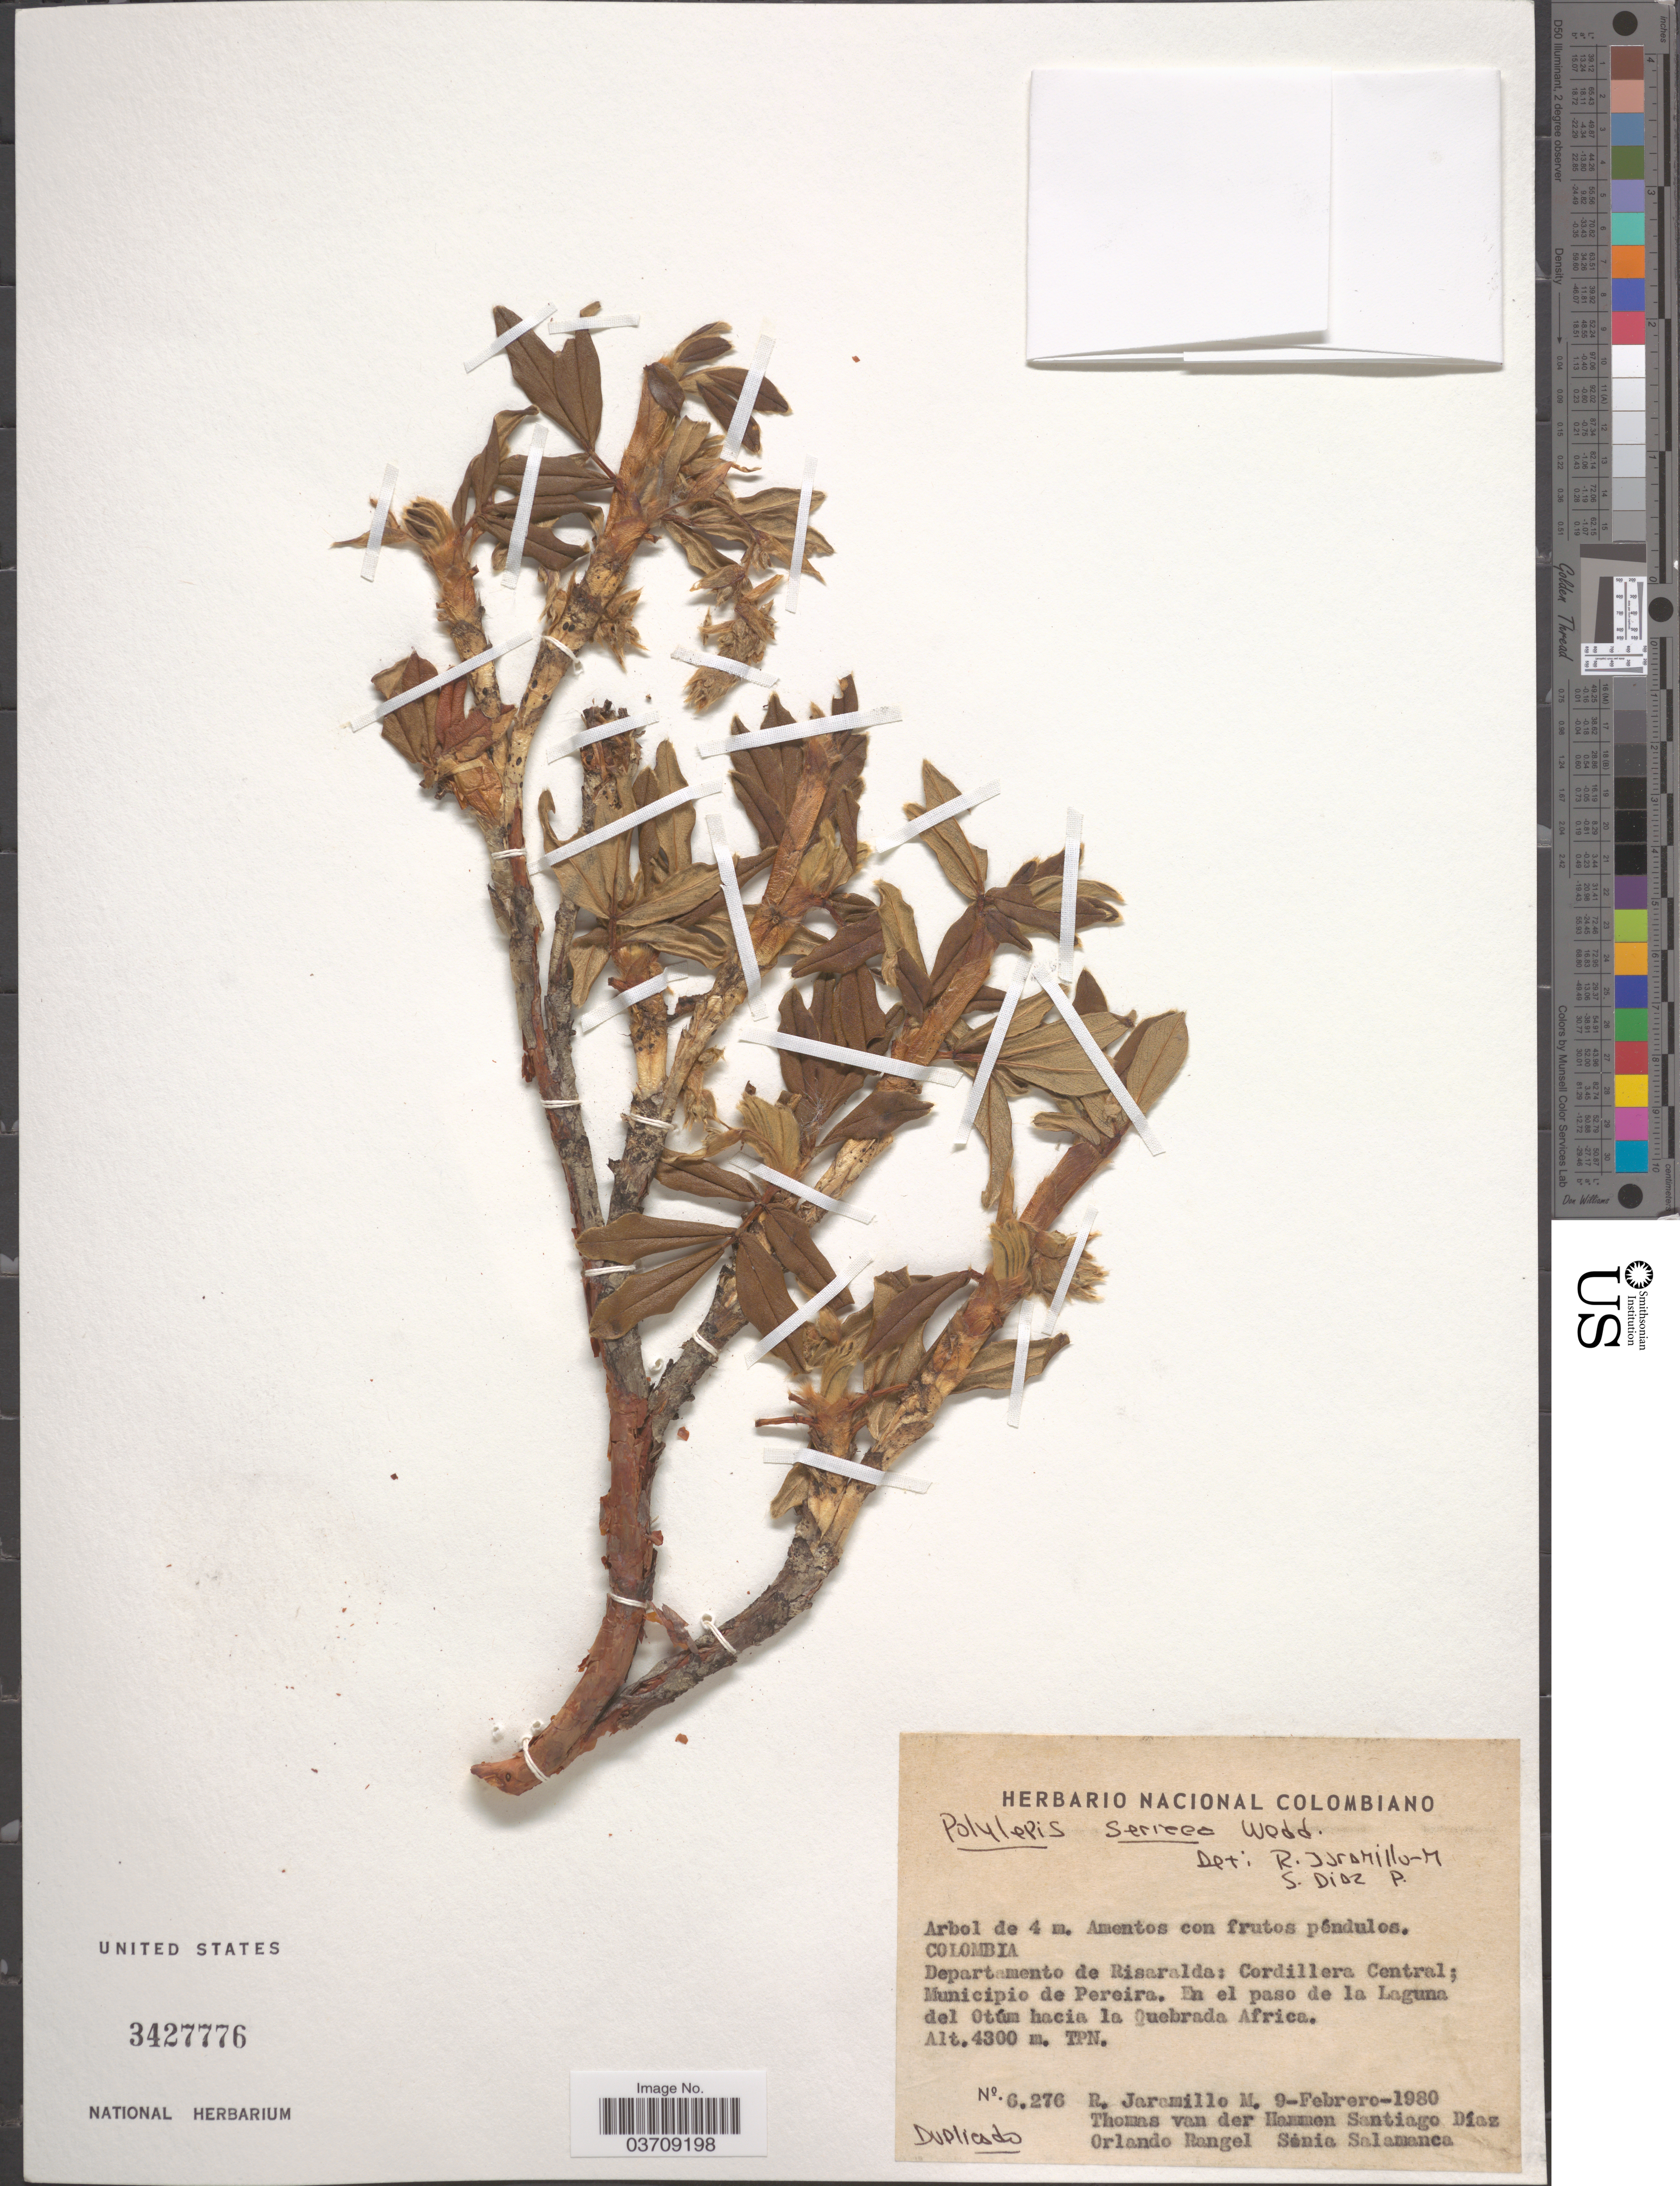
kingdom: Plantae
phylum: Tracheophyta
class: Magnoliopsida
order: Rosales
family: Rosaceae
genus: Polylepis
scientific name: Polylepis sericea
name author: Wedd.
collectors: R. Jaramillo M., T. Van der Hammen, S. Díaz, O. Rangel & S. Salamanca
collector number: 6276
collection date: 1980-02-09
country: Colombia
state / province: Risaralda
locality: Departamento de Risaralda: Cordillera Central; Municipio de Pereira. En el paso de la Laguna del Otúm hacia la Quebrada Africa.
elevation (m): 4300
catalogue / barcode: US 3427776